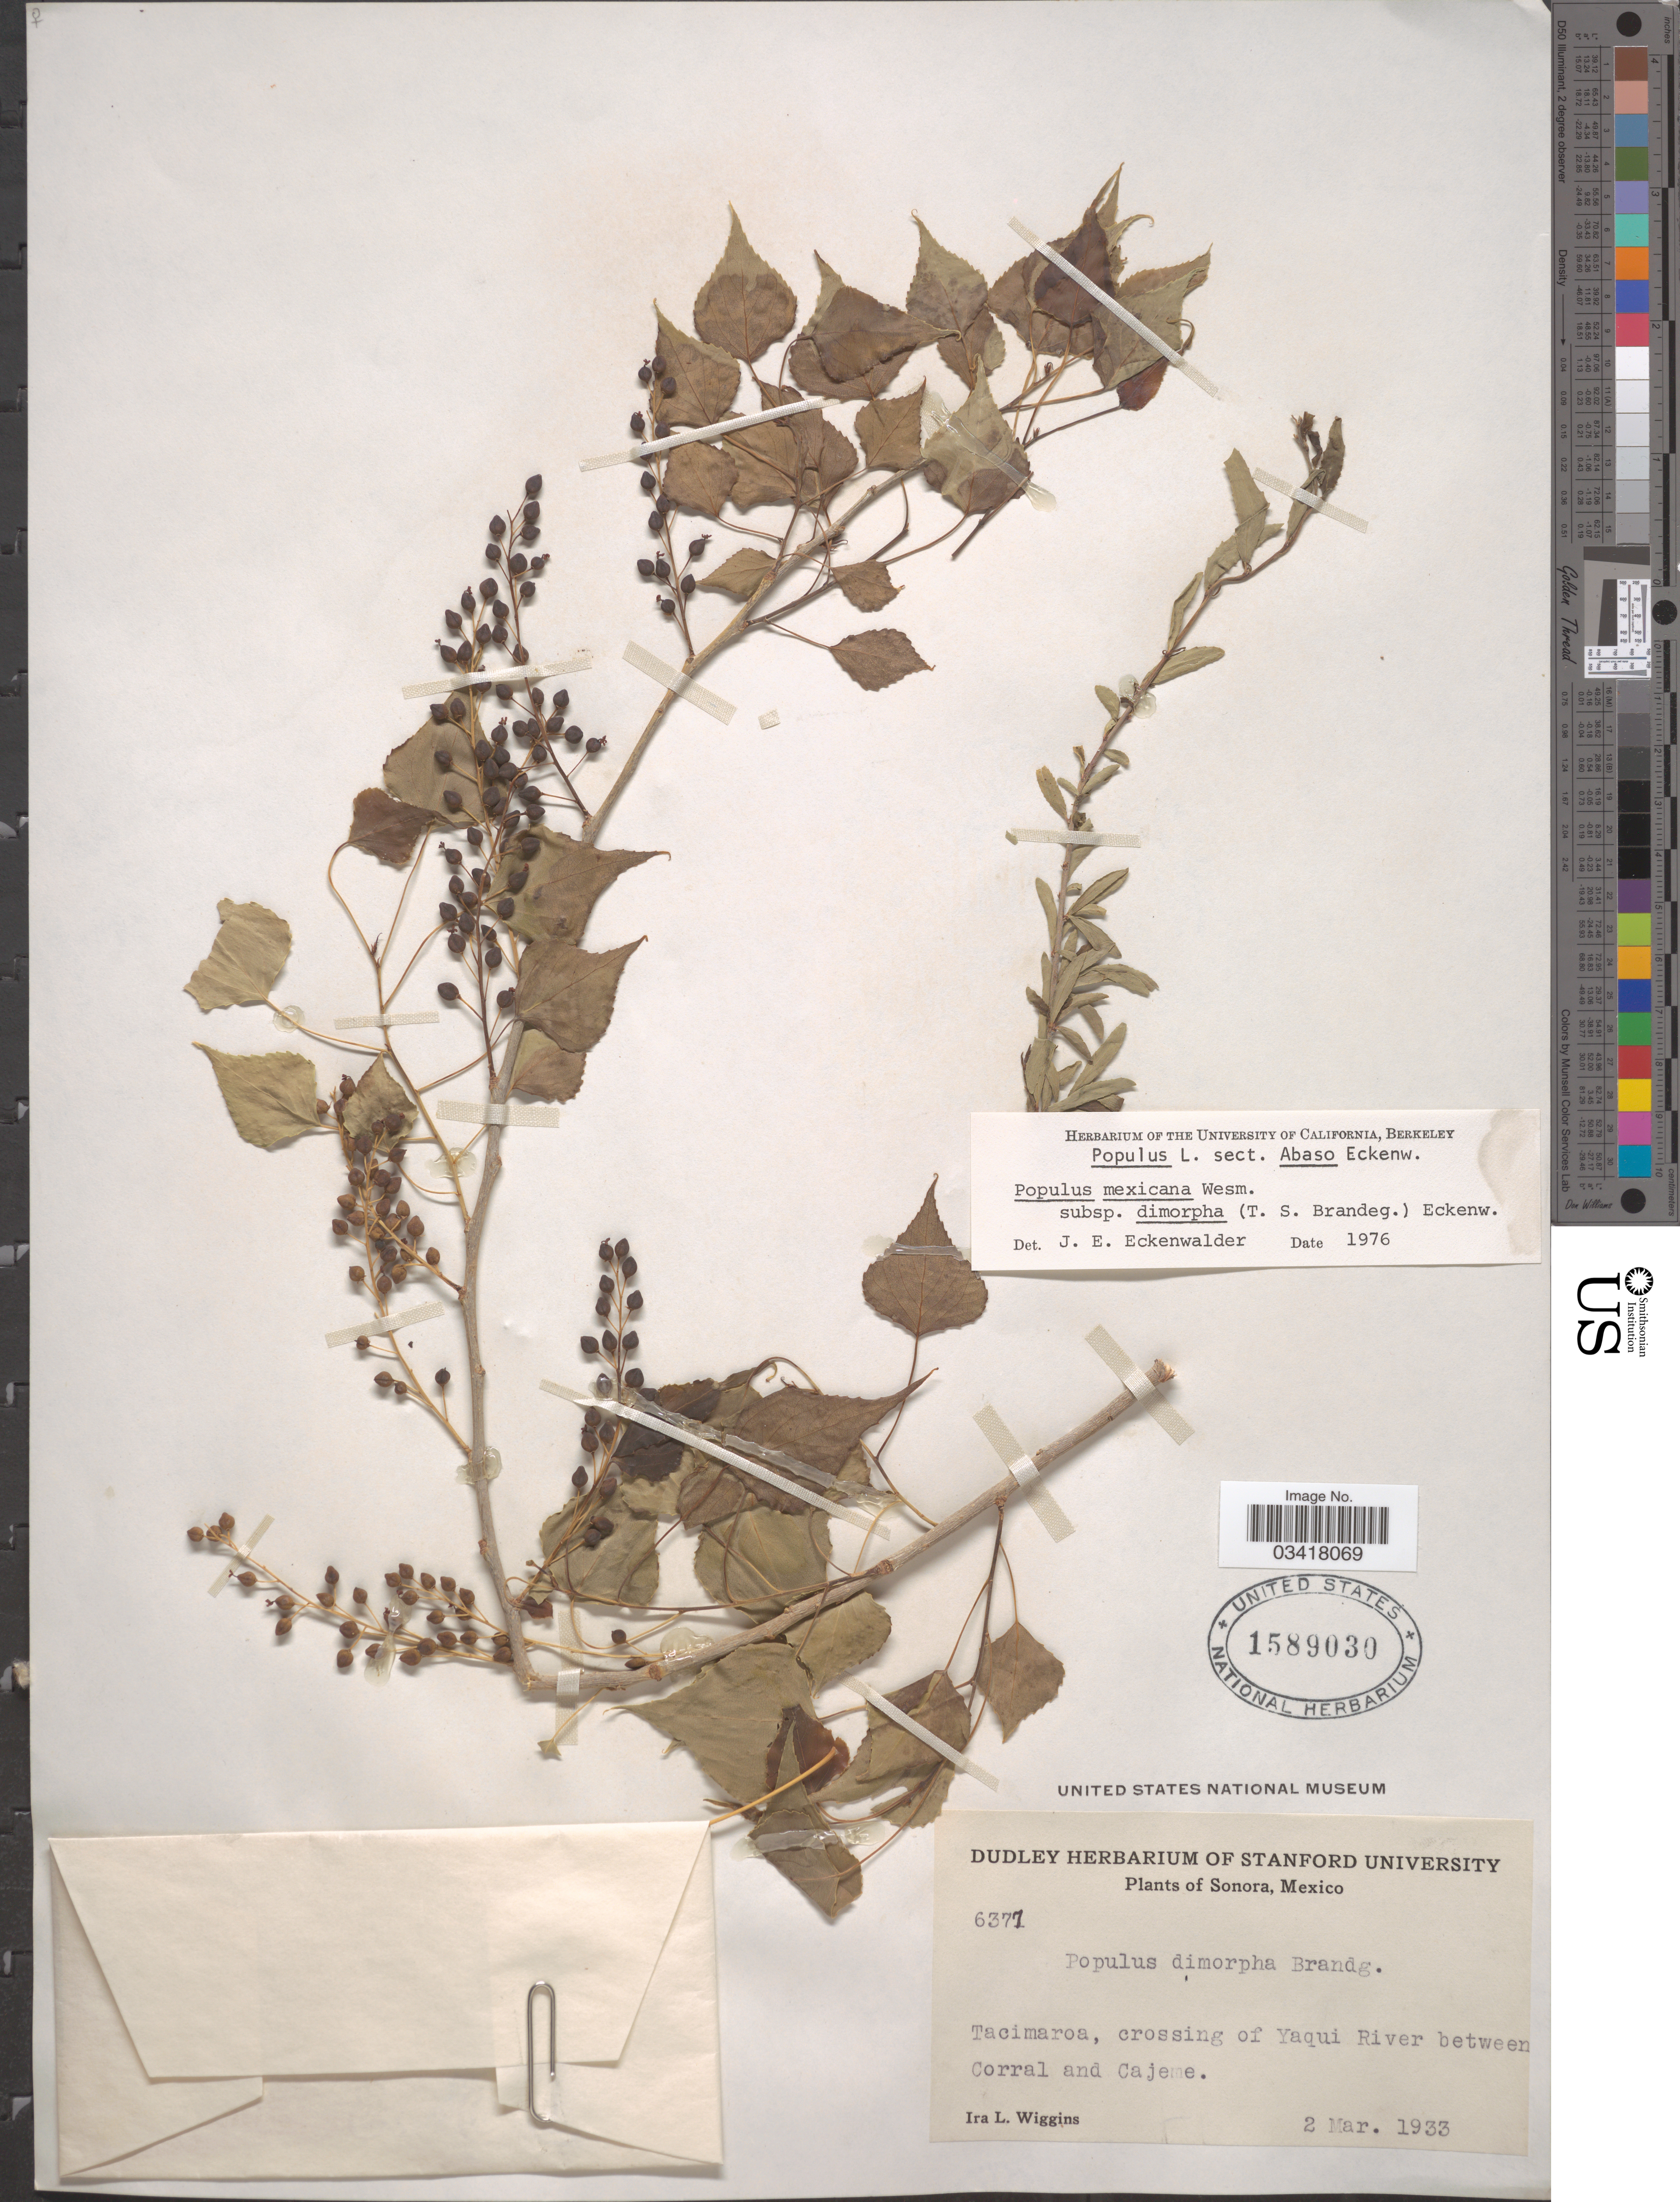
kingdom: Plantae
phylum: Tracheophyta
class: Magnoliopsida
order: Malpighiales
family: Salicaceae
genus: Populus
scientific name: Populus mexicana subsp. dimorpha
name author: (Brandegee) Eckenw.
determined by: Eckenwalder, James E.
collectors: I. L. Wiggins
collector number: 6371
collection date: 1933-03-02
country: Mexico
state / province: Sonora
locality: Tacimaroa, crossing of Yaqui River between Corral and Cajeme.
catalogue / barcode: US 1589030